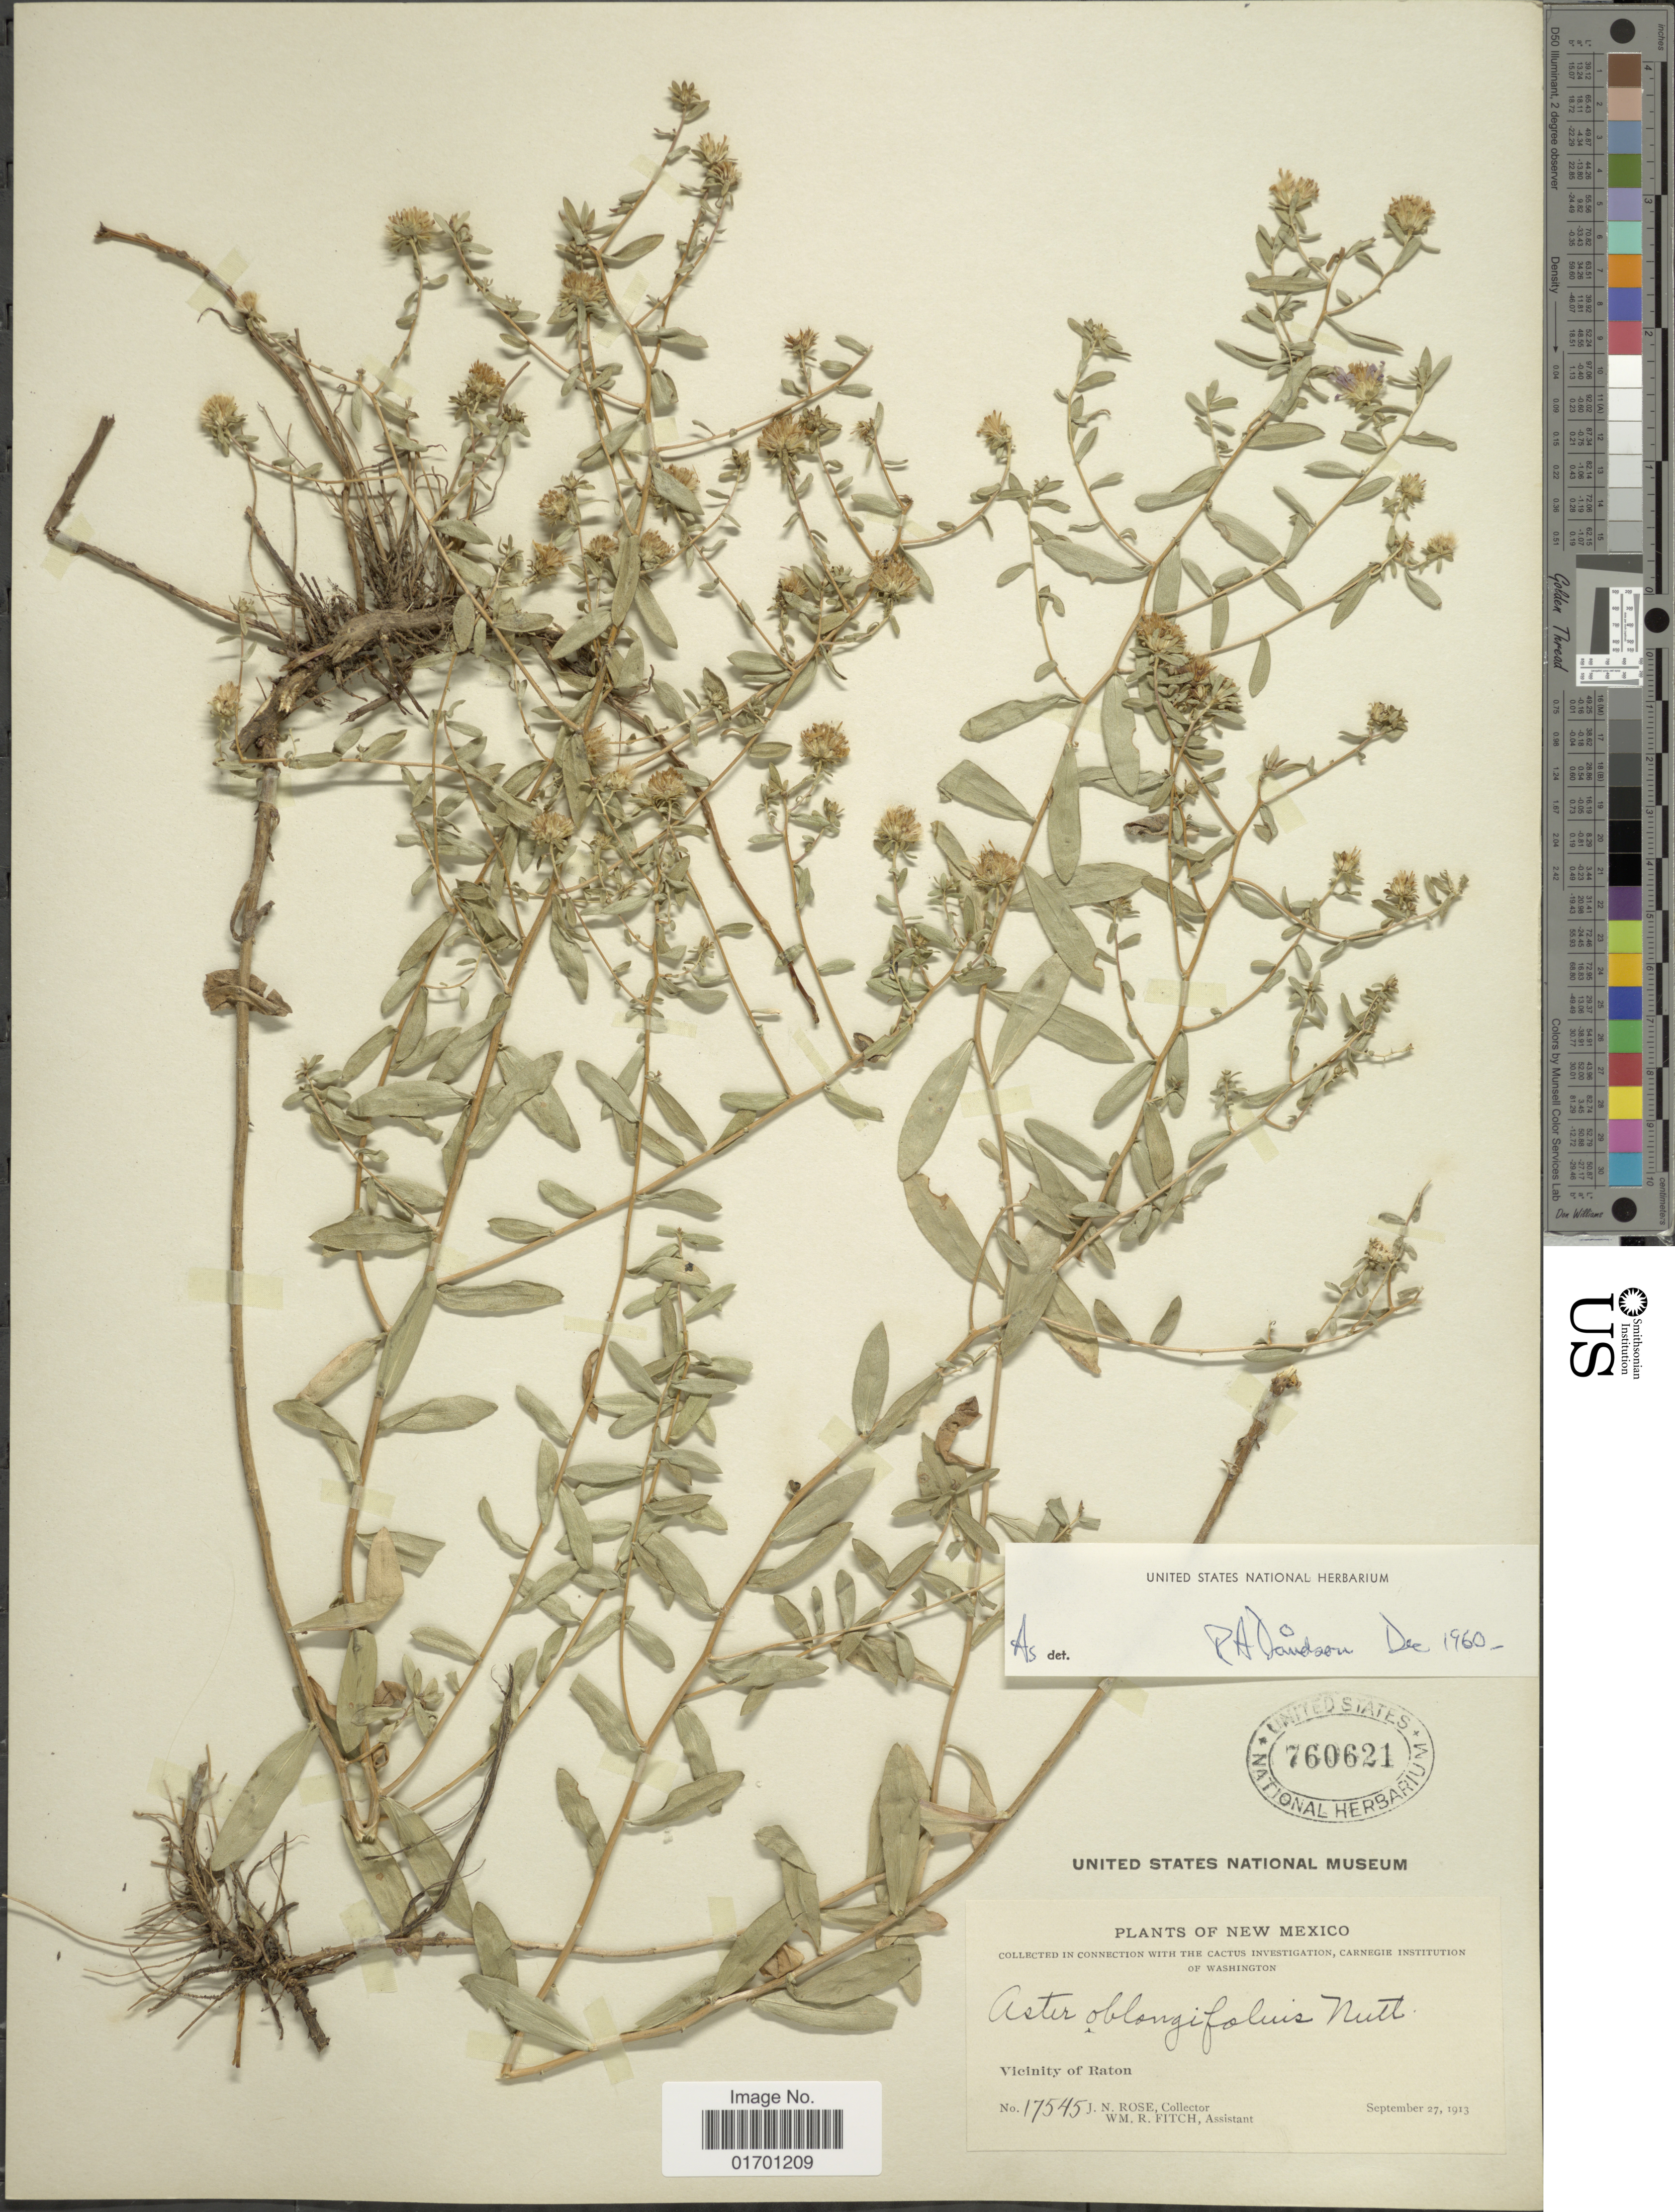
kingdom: Plantae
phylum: Tracheophyta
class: Magnoliopsida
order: Asterales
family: Asteraceae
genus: Symphyotrichum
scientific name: Symphyotrichum oblongifolium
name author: (Nutt.) G.L. Nesom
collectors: J. N. Rose & W. R. Fitch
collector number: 17545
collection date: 1913-09-27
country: United States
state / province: New Mexico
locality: Vicinity of Raton.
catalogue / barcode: US 760621